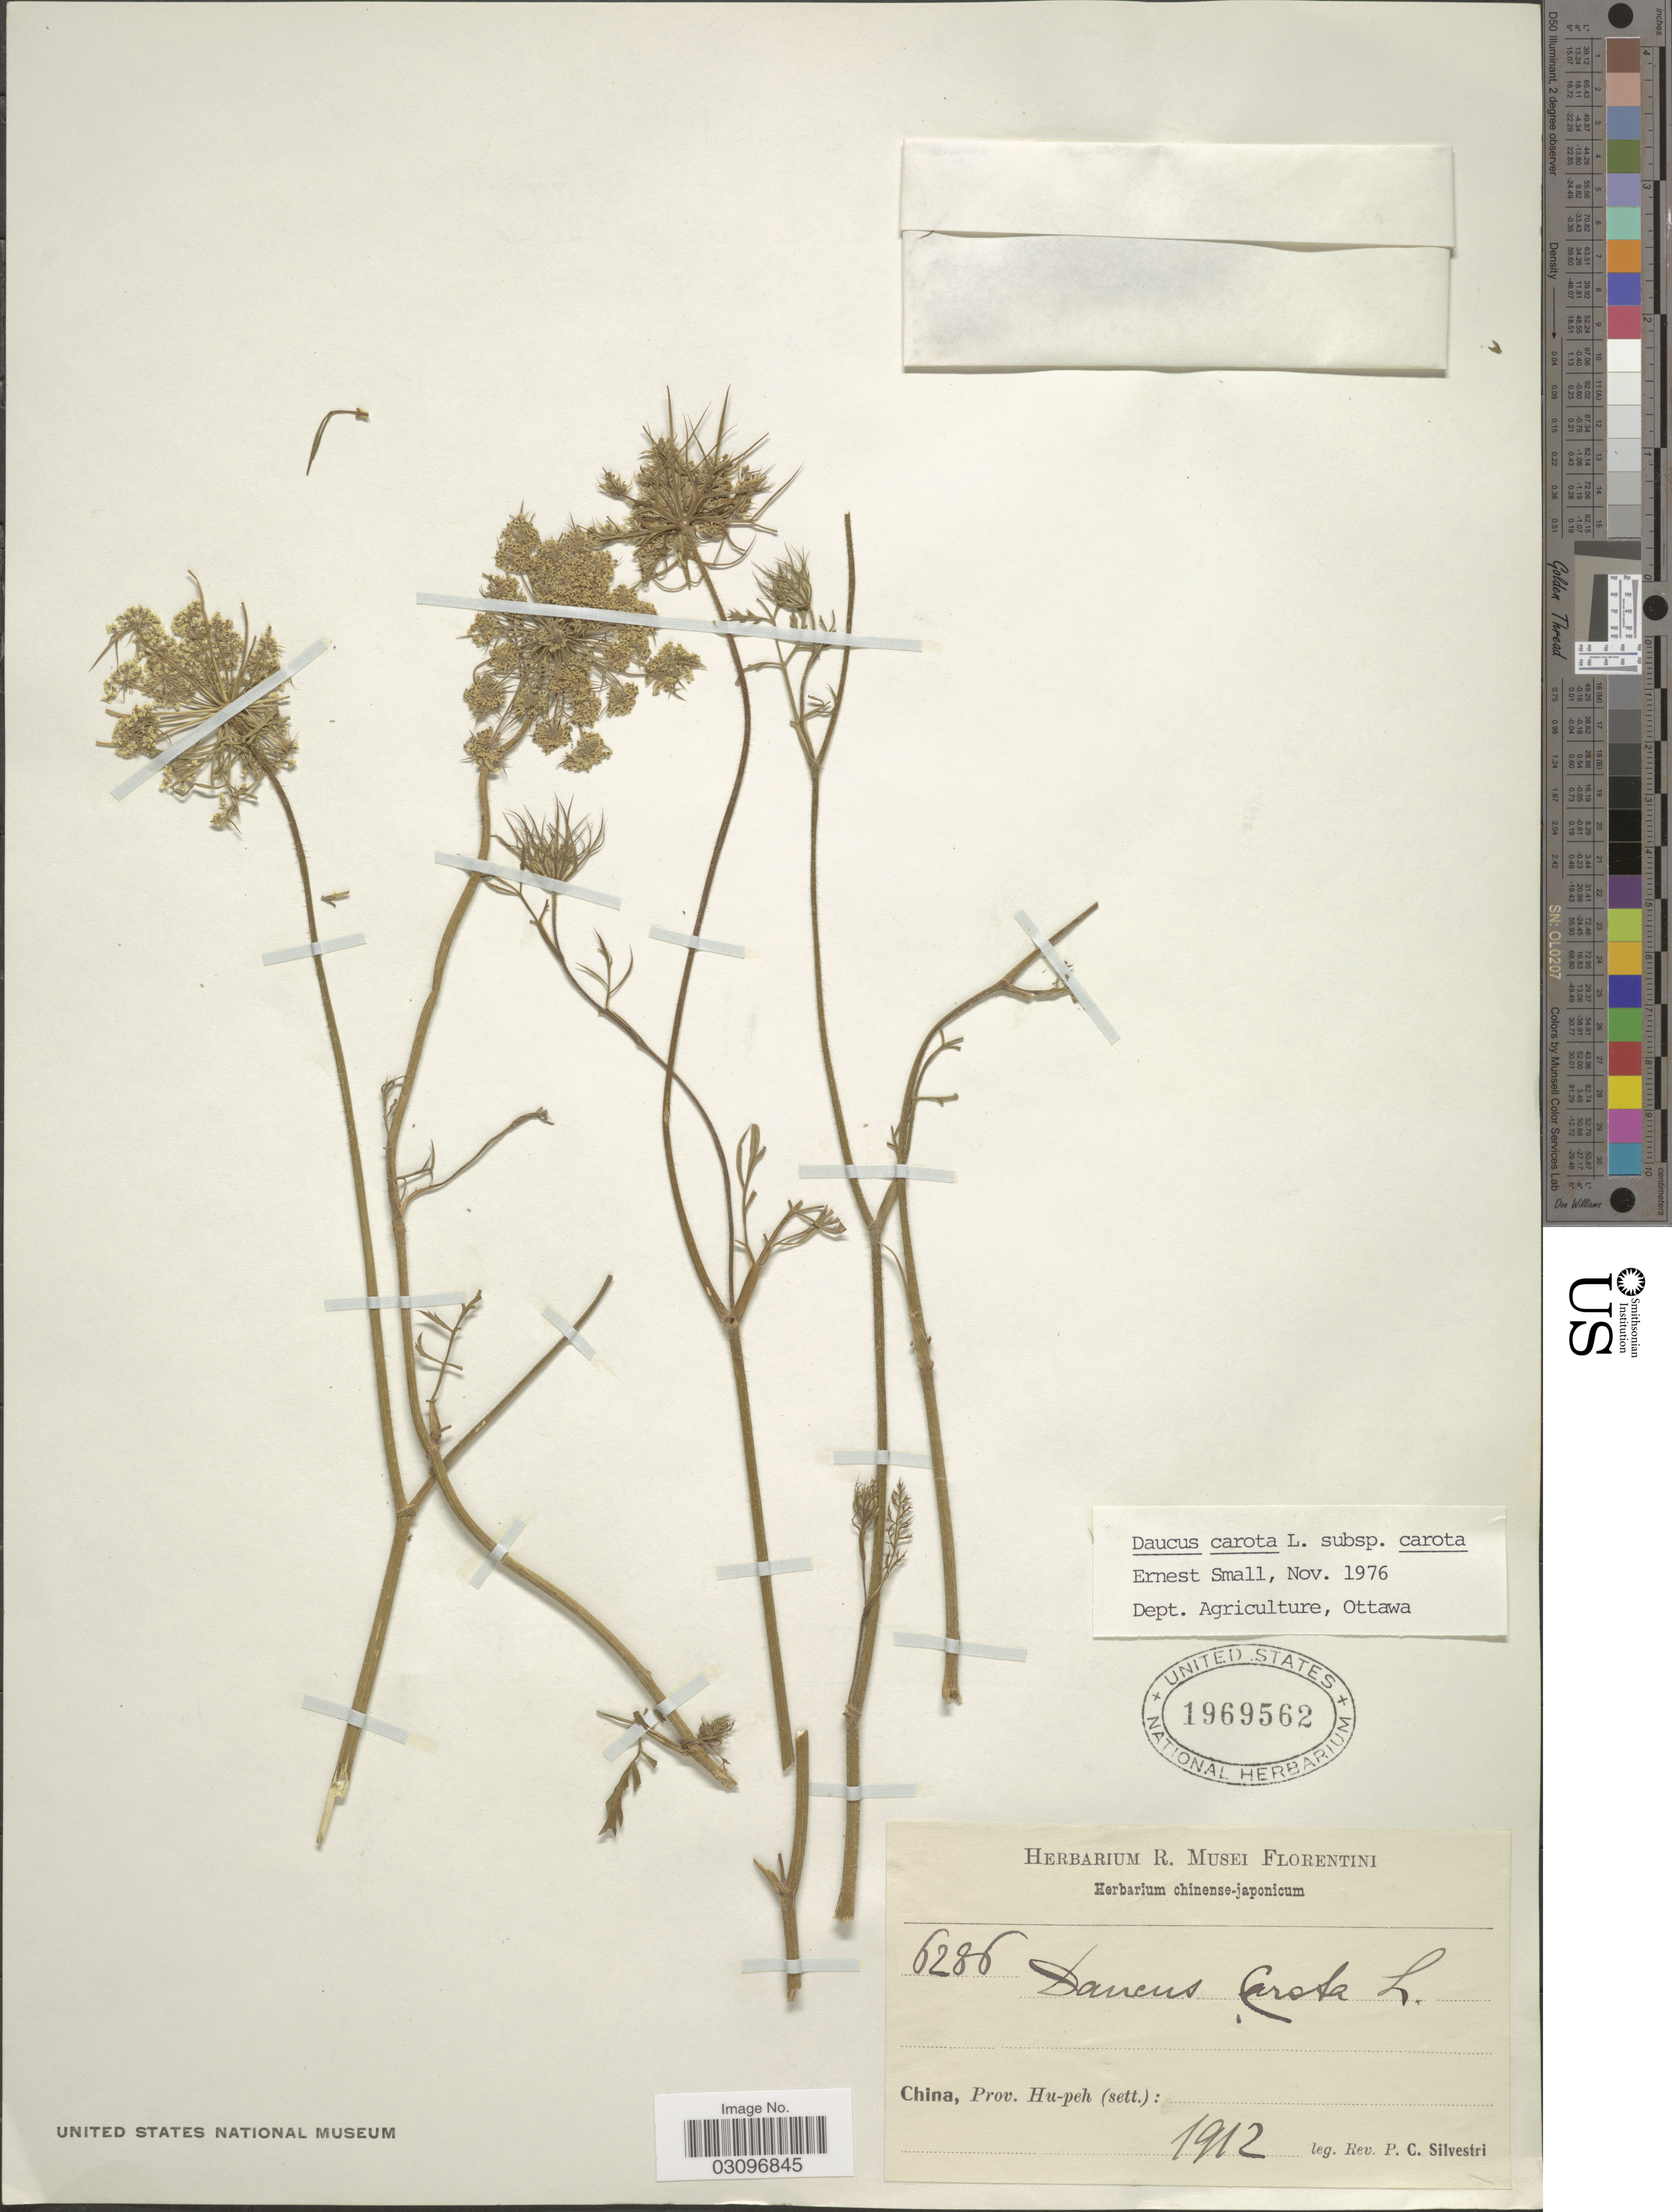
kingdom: Plantae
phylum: Tracheophyta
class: Magnoliopsida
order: Apiales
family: Apiaceae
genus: Daucus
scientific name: Daucus carota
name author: L.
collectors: P. Silvestri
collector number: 6286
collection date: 1912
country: China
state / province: Hubei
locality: Prov. Hu-peh (sett.).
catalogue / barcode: US 1969562